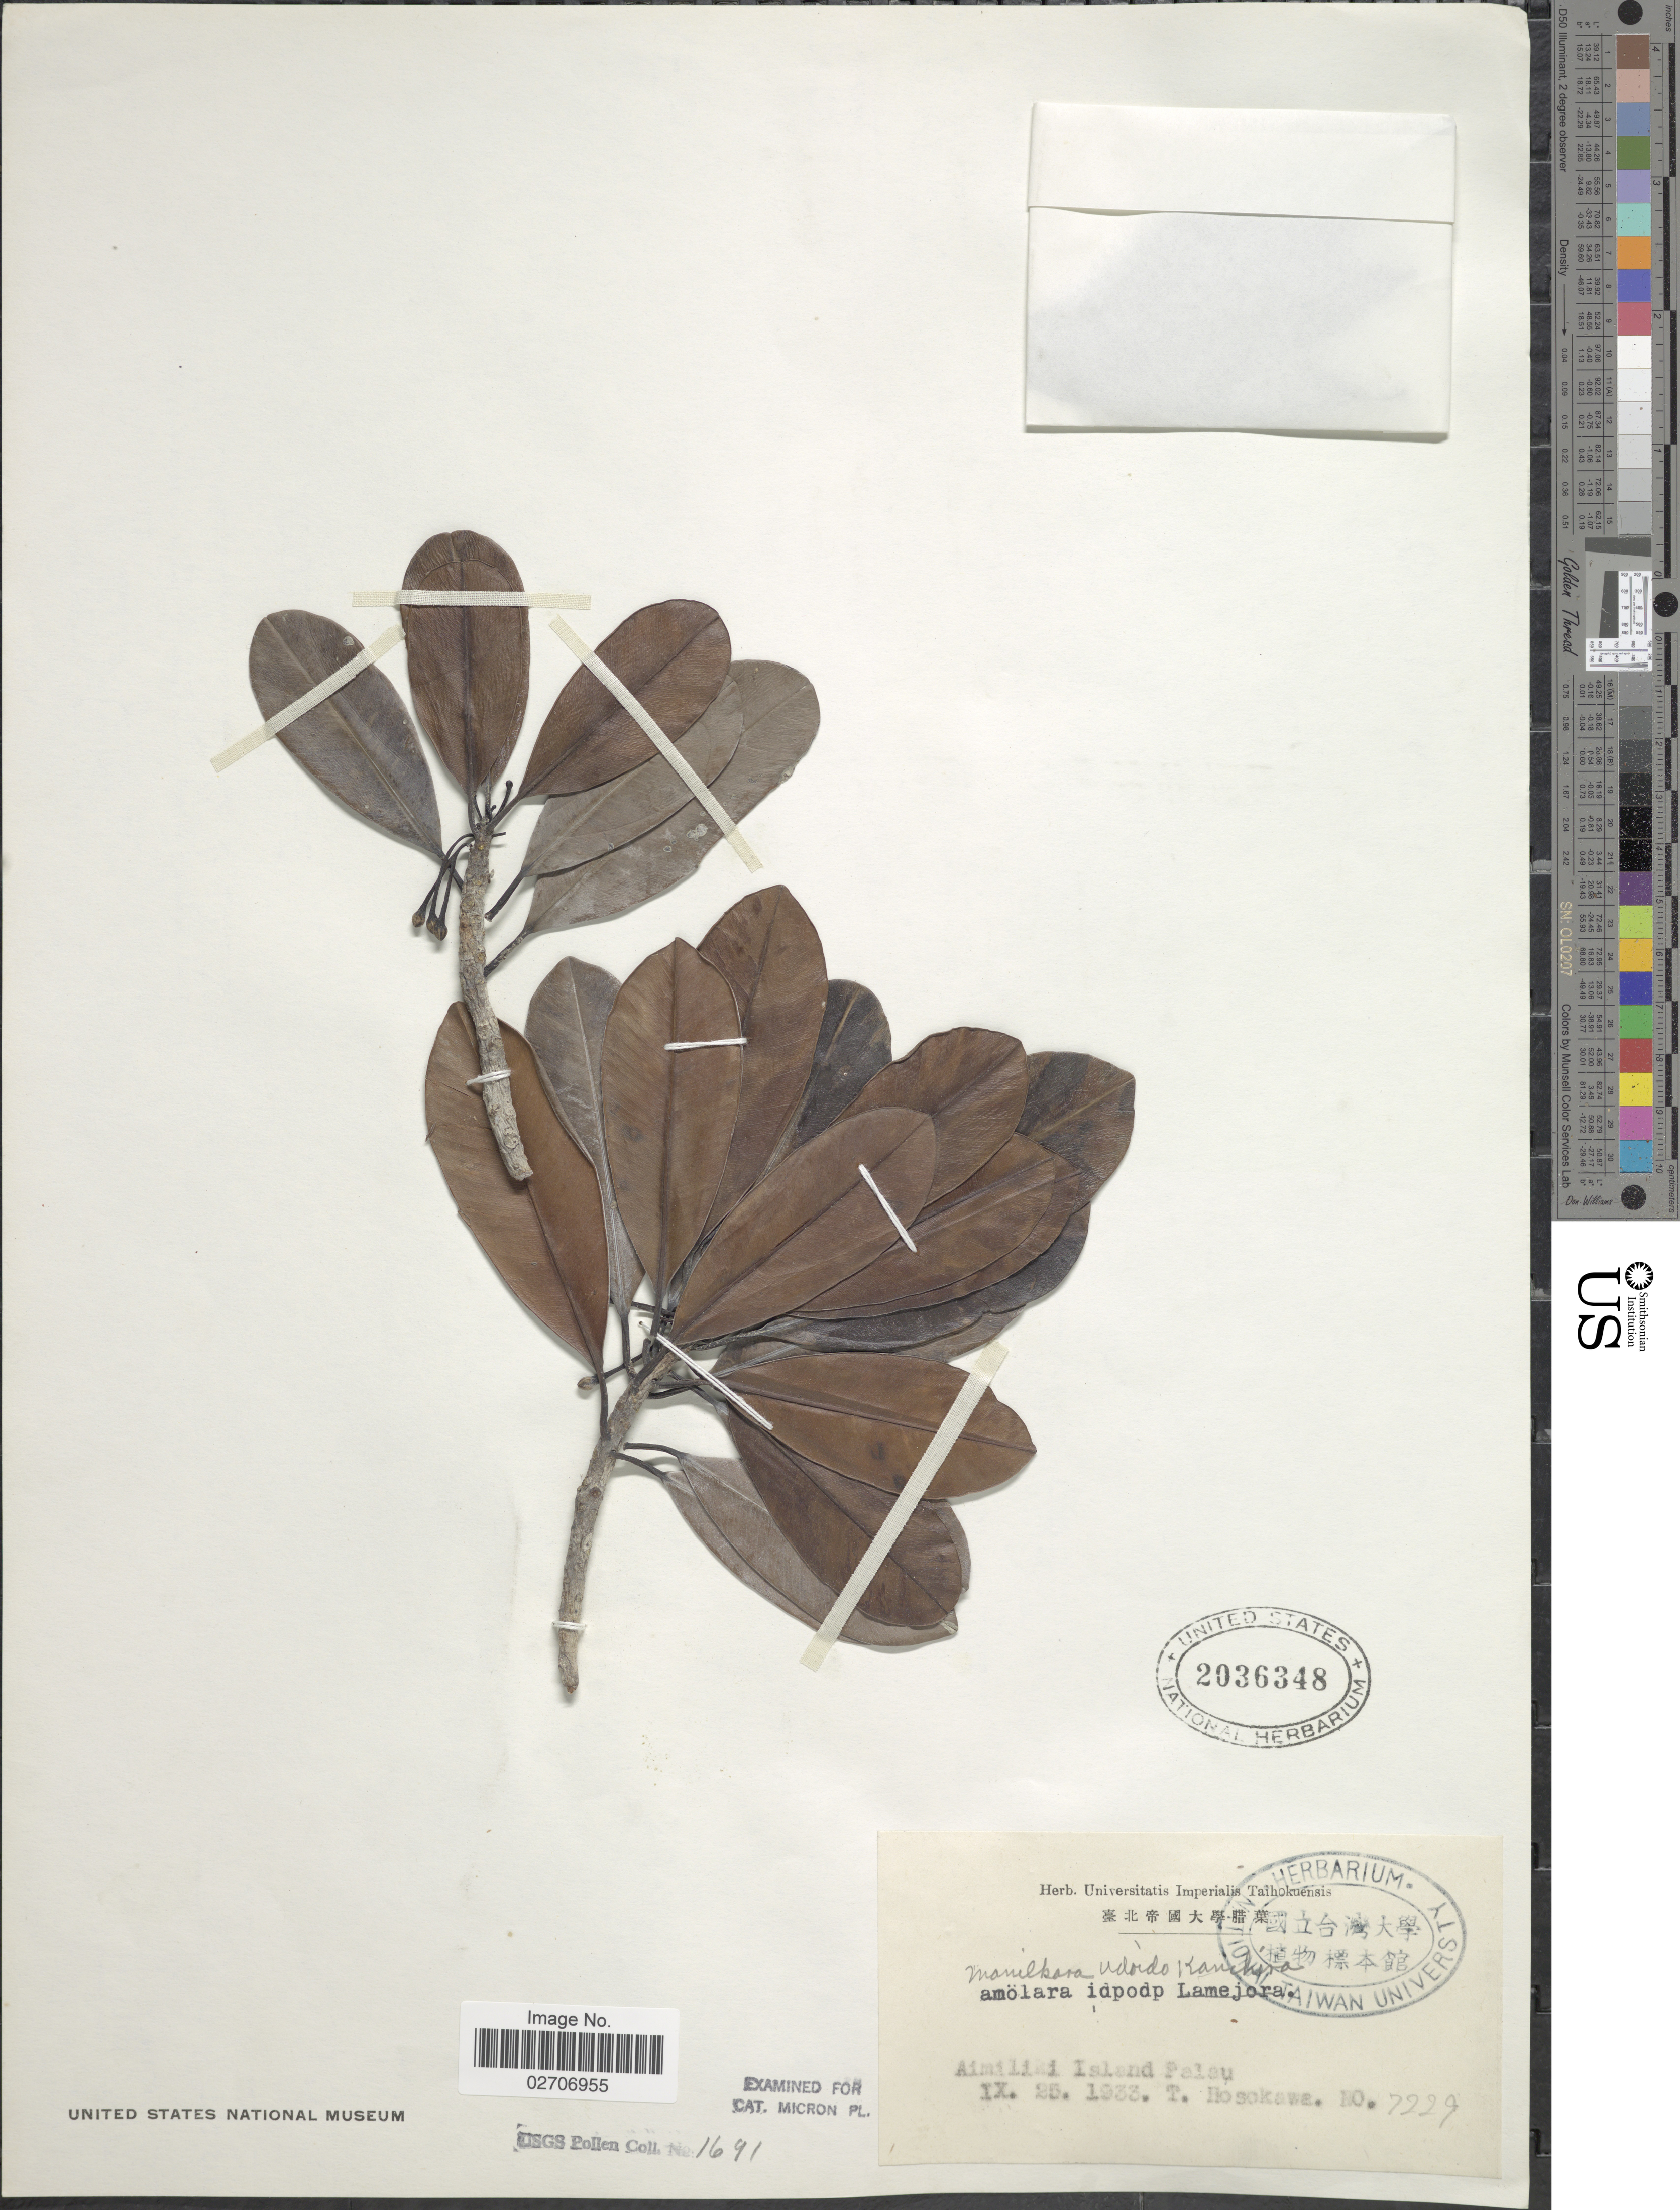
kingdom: Plantae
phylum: Tracheophyta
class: Magnoliopsida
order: Ericales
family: Sapotaceae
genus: Manilkara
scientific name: Manilkara udoido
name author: Kaneh.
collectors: T. Hosokawa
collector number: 7229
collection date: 1933-09-25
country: Palau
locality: Aimiliki Island Palau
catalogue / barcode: US 2036348